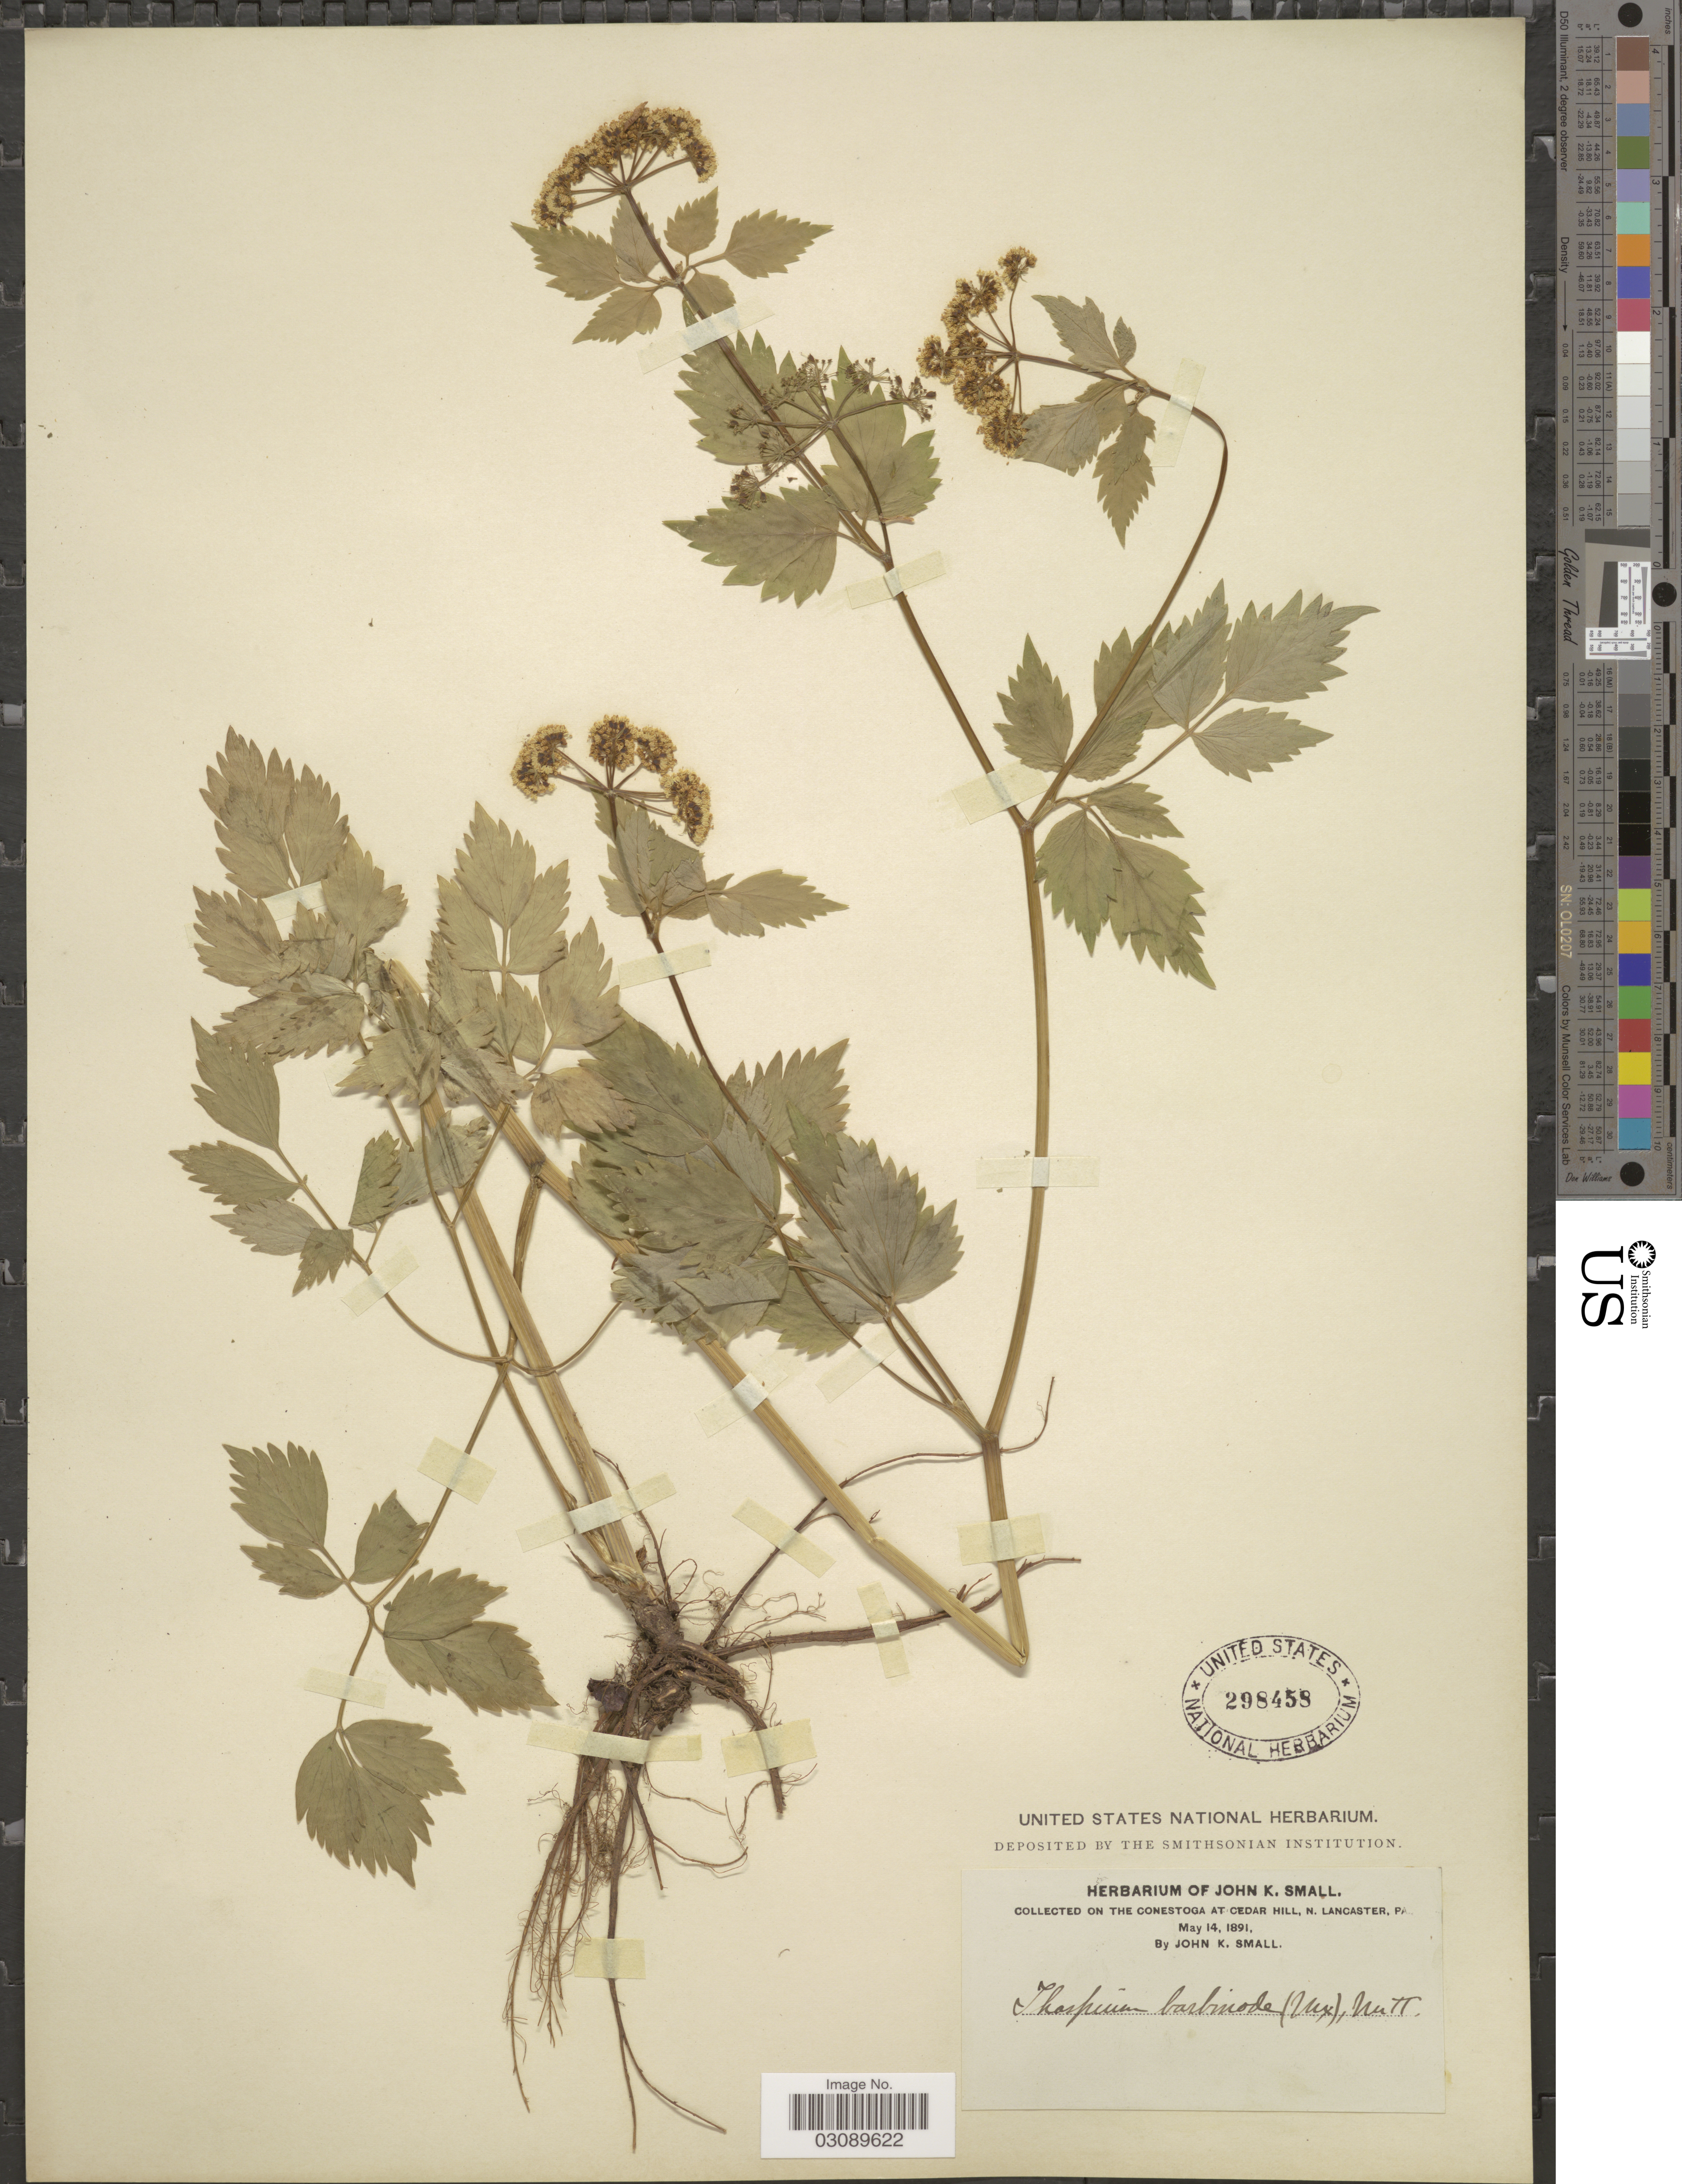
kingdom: Plantae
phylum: Tracheophyta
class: Magnoliopsida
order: Apiales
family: Apiaceae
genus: Thaspium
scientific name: Thaspium barbinode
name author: (Michx.) Nutt.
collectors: J. K. Small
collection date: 1891-05-14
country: United States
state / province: Pennsylvania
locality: On the Conestoga at Cedar Hill, N. Lancaster.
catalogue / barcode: US 298458